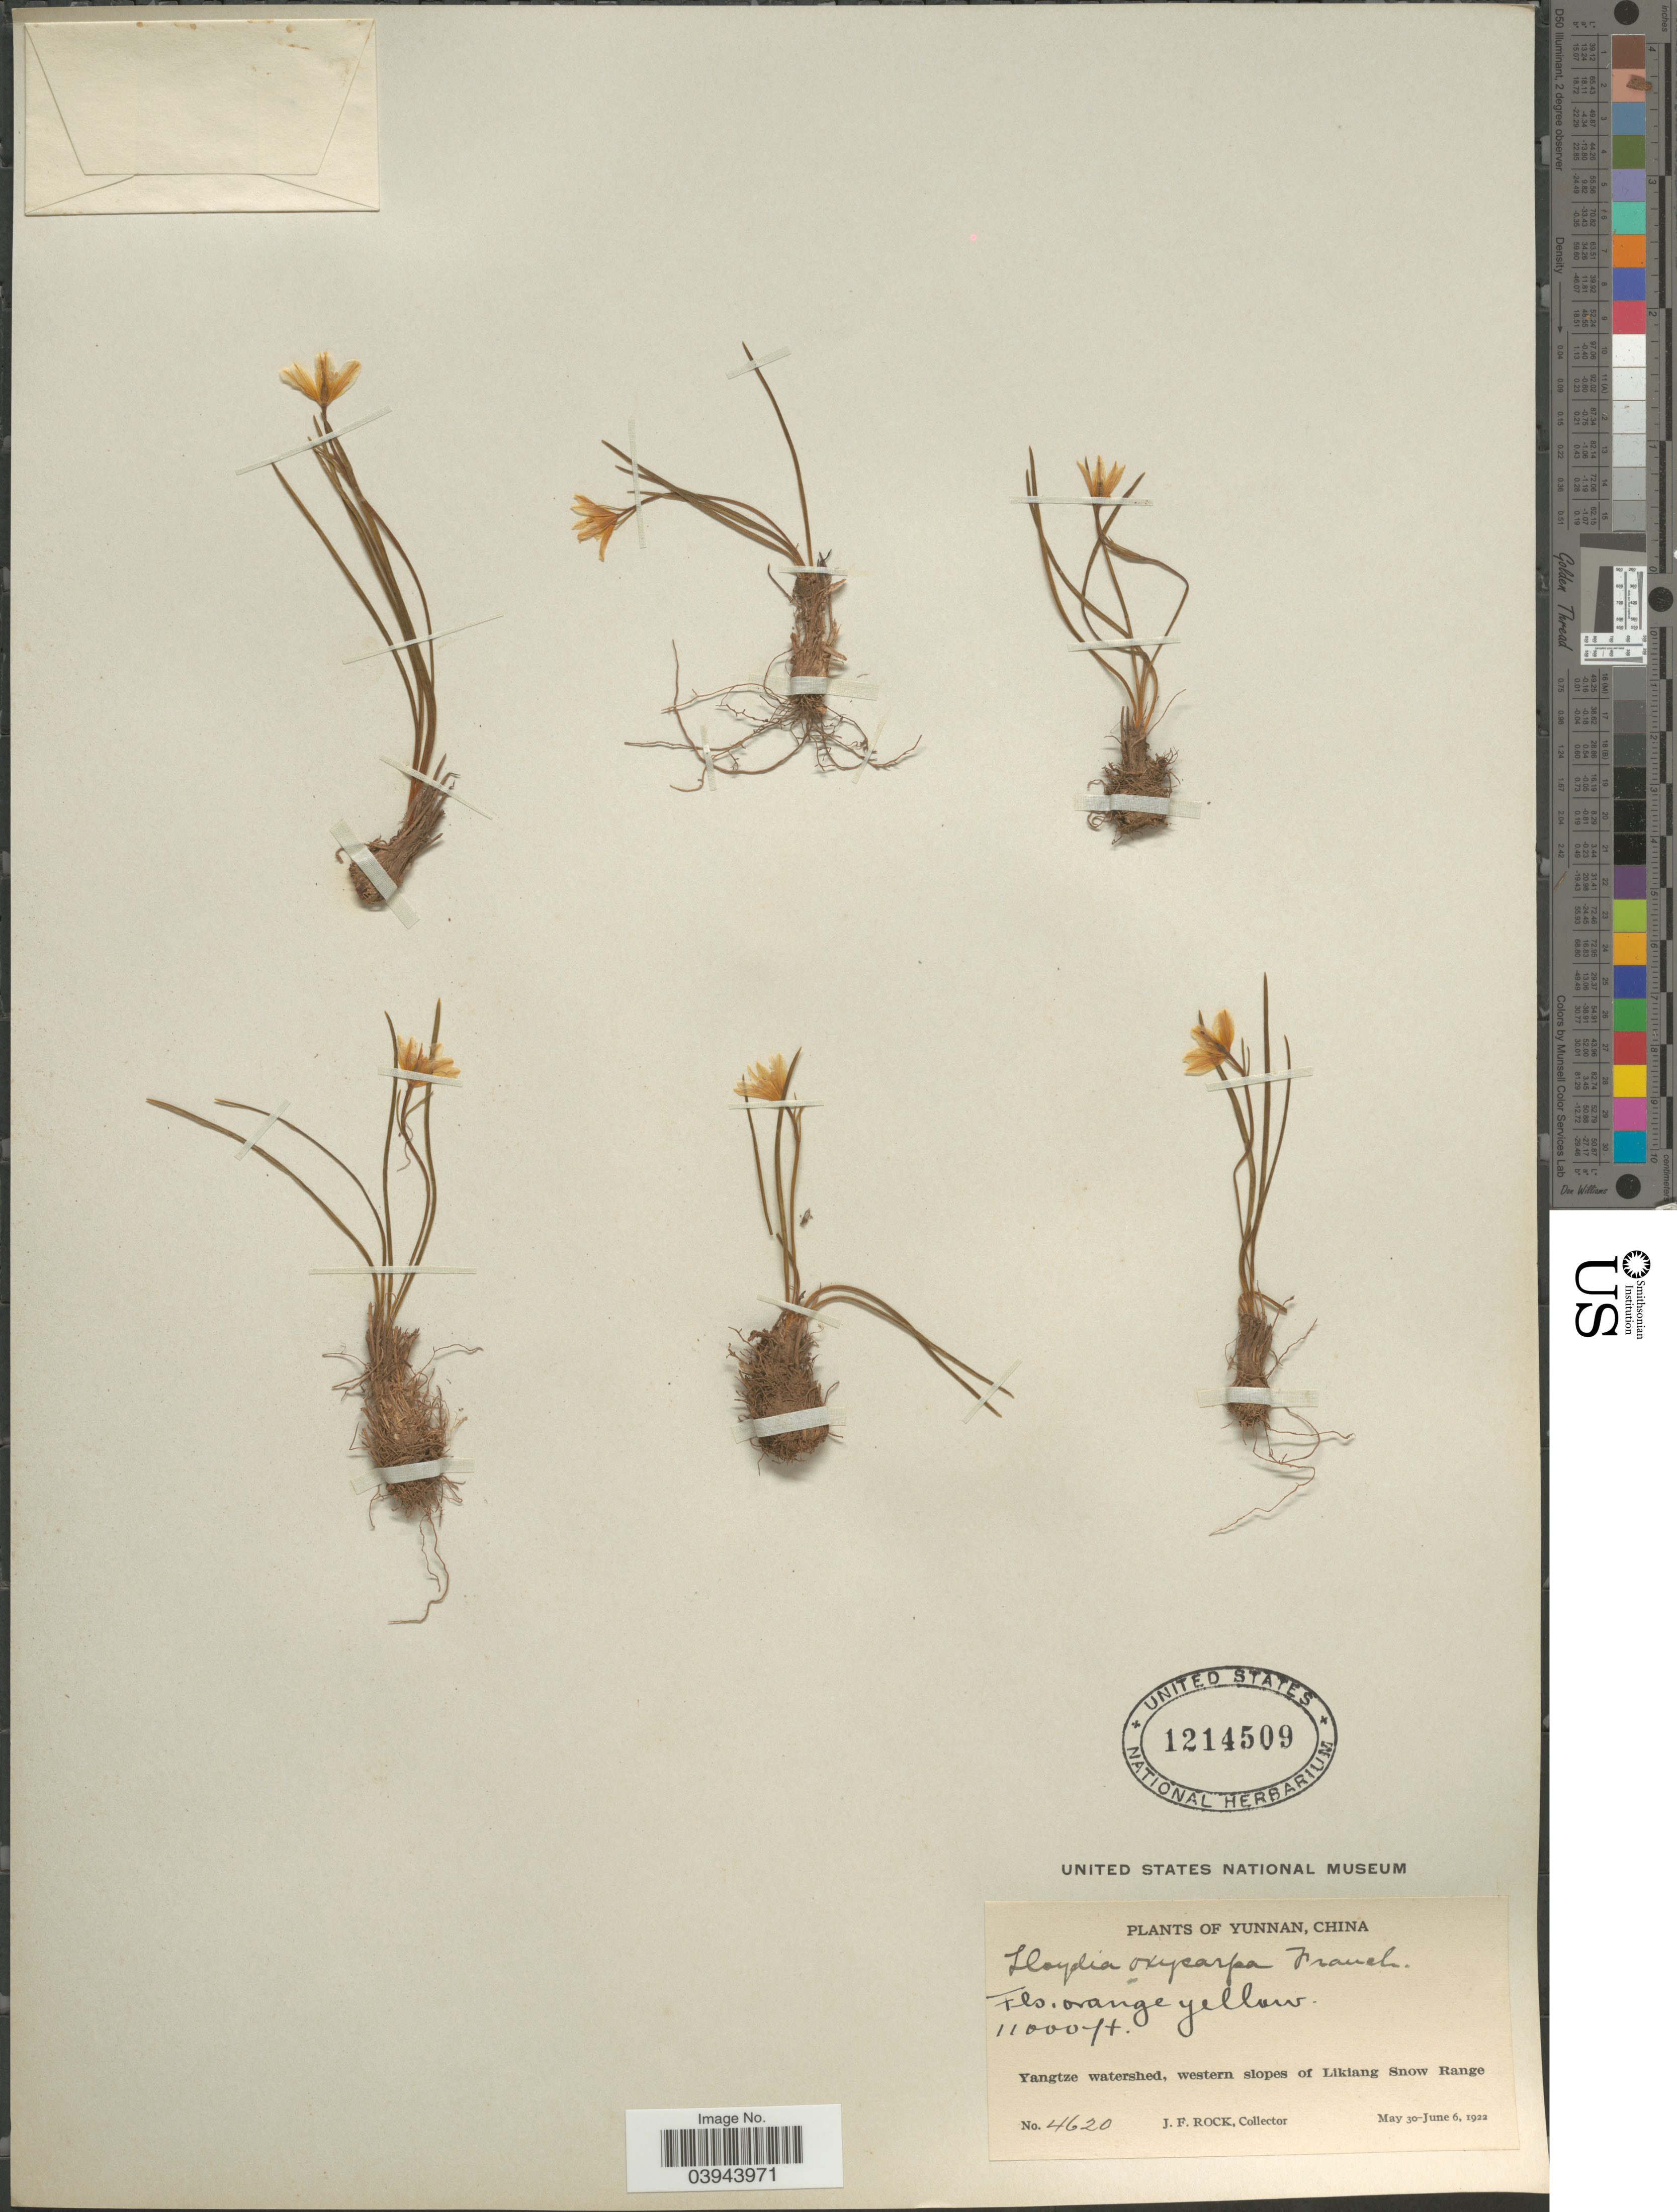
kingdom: Plantae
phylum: Tracheophyta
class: Liliopsida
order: Liliales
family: Liliaceae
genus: Lloydia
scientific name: Lloydia oxycarpa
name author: Franch.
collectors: J. Rock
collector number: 4620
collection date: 1922-05-30/1922-06-06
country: China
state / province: Yunnan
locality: Yangtze watershed, western slopes of Likiang Snow Range.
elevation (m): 3353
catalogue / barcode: US 1214509